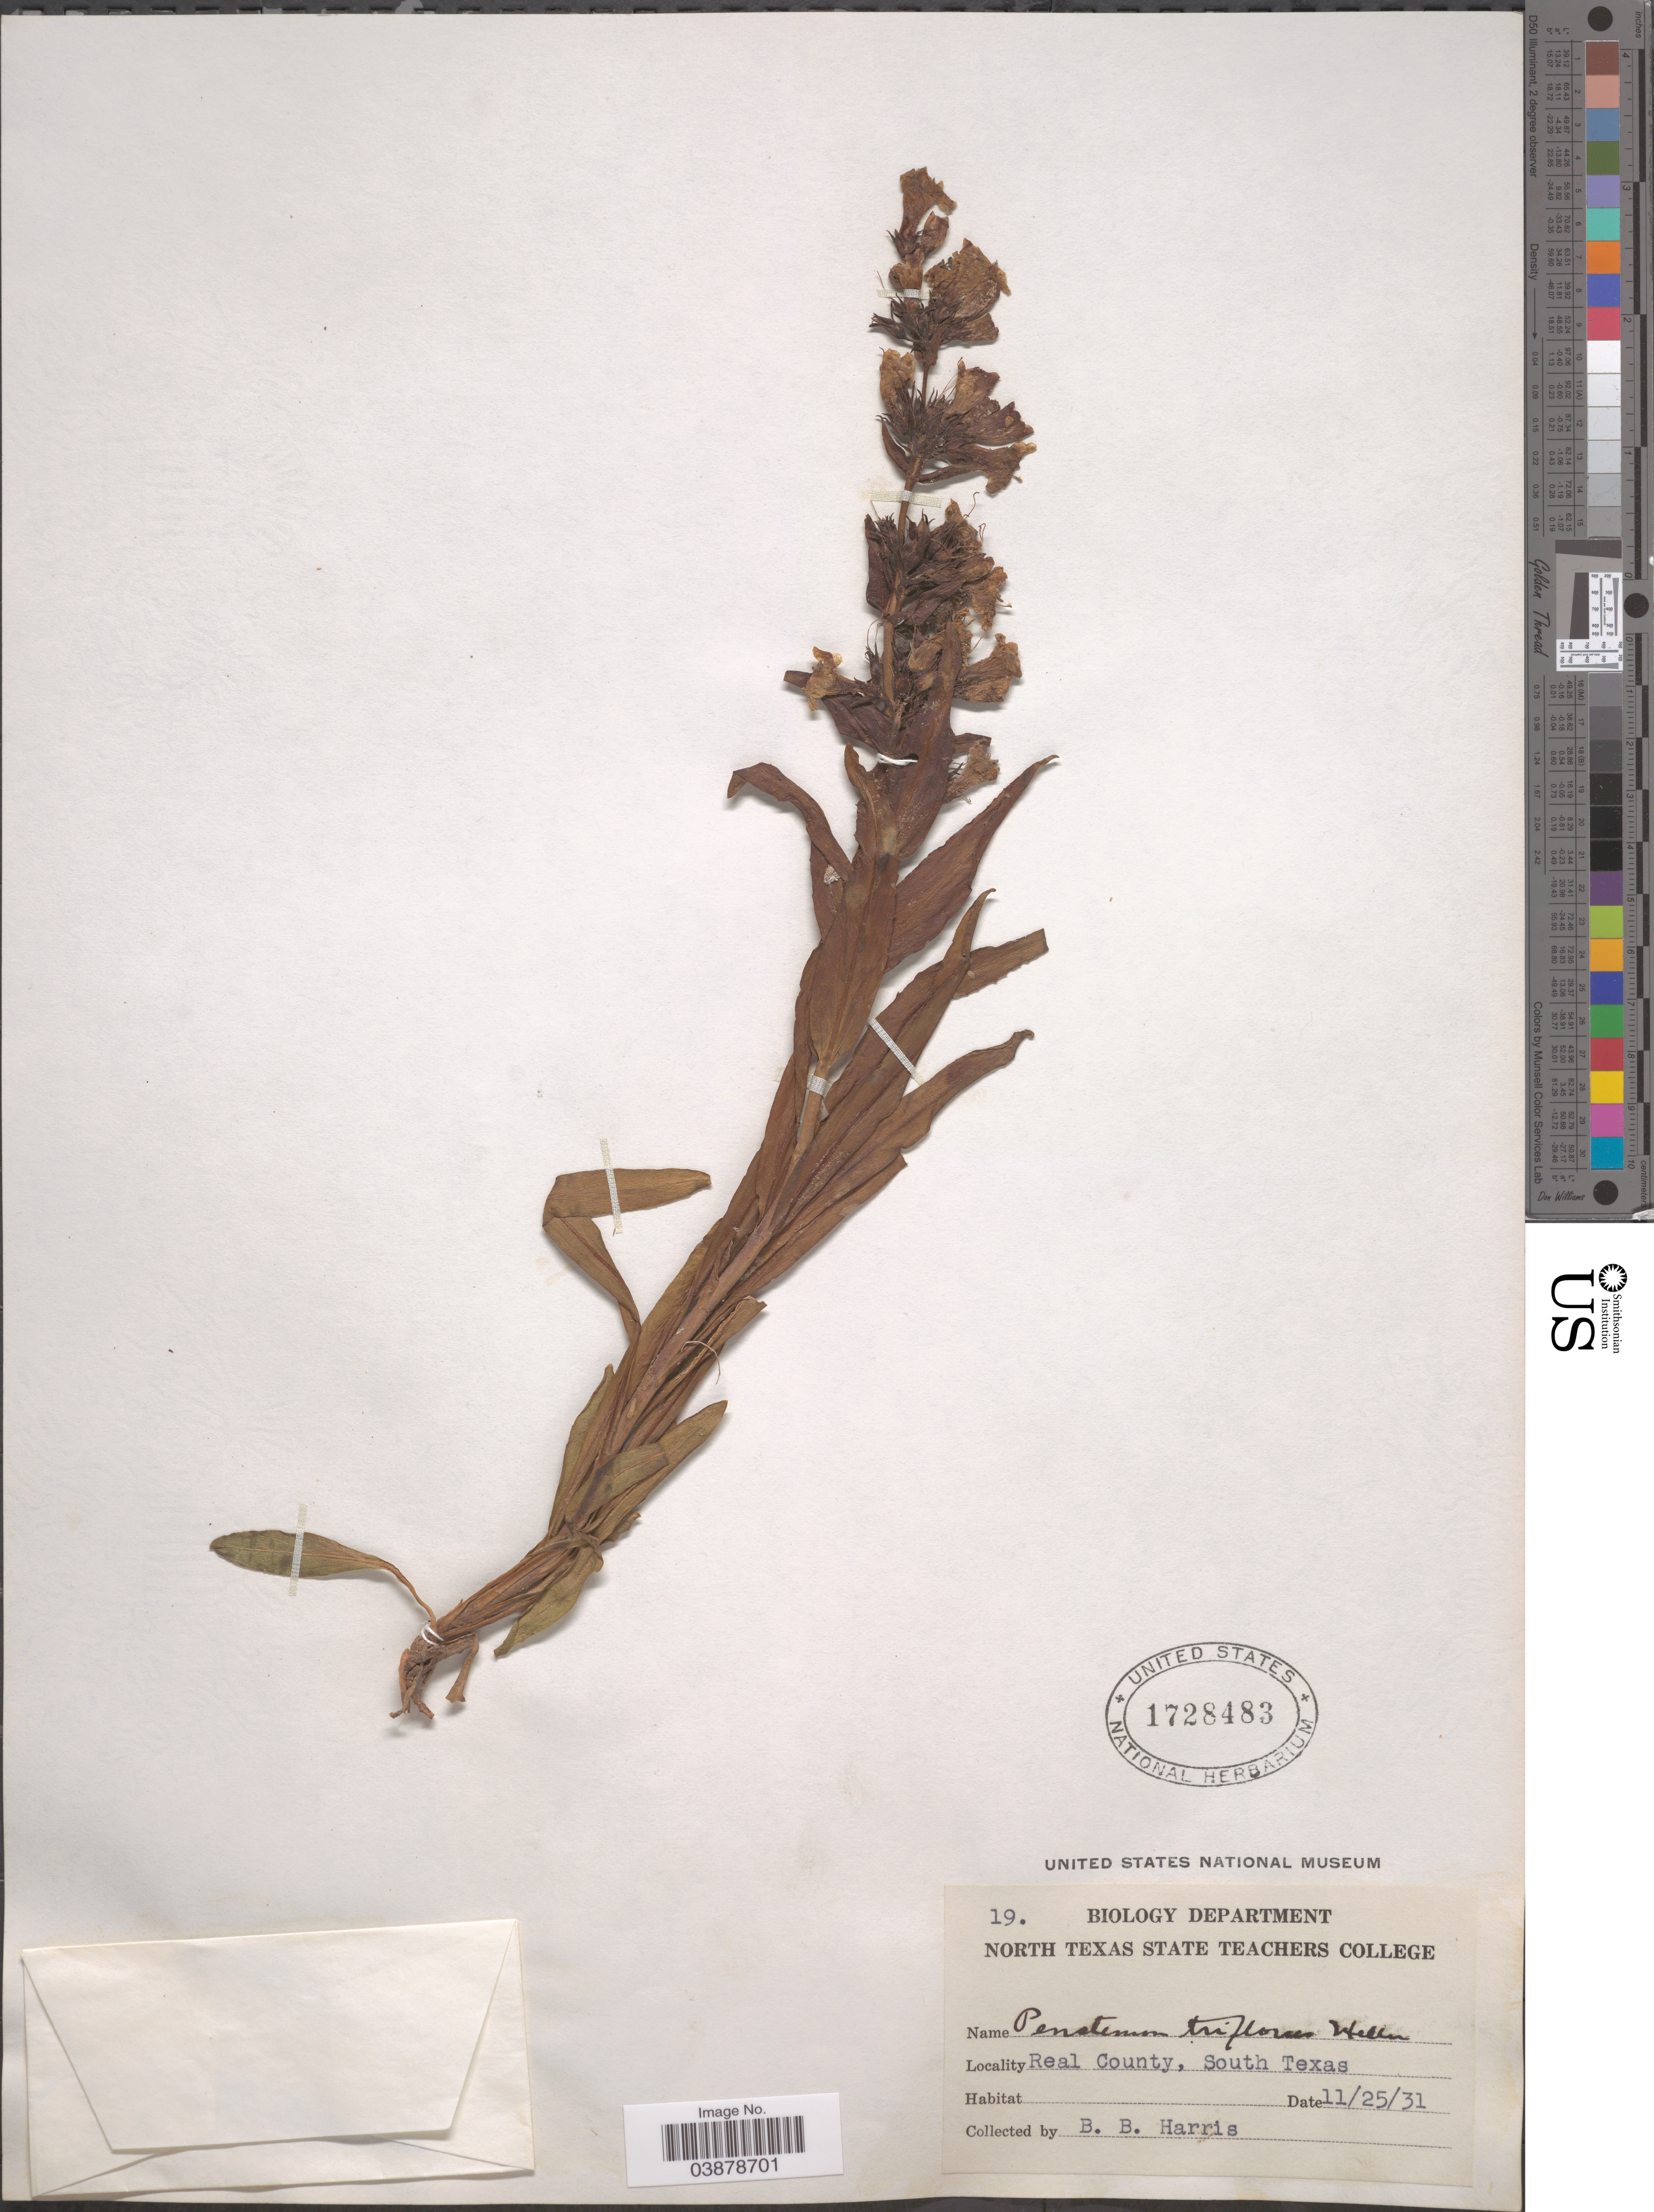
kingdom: Plantae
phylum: Tracheophyta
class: Magnoliopsida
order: Lamiales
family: Plantaginaceae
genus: Penstemon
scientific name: Penstemon triflorus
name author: A. Heller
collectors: B. B. Harris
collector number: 19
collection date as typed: Transcribed d/m/y: 25/11/31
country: United States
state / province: Texas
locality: Real County, South Texas.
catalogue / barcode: US 1728483